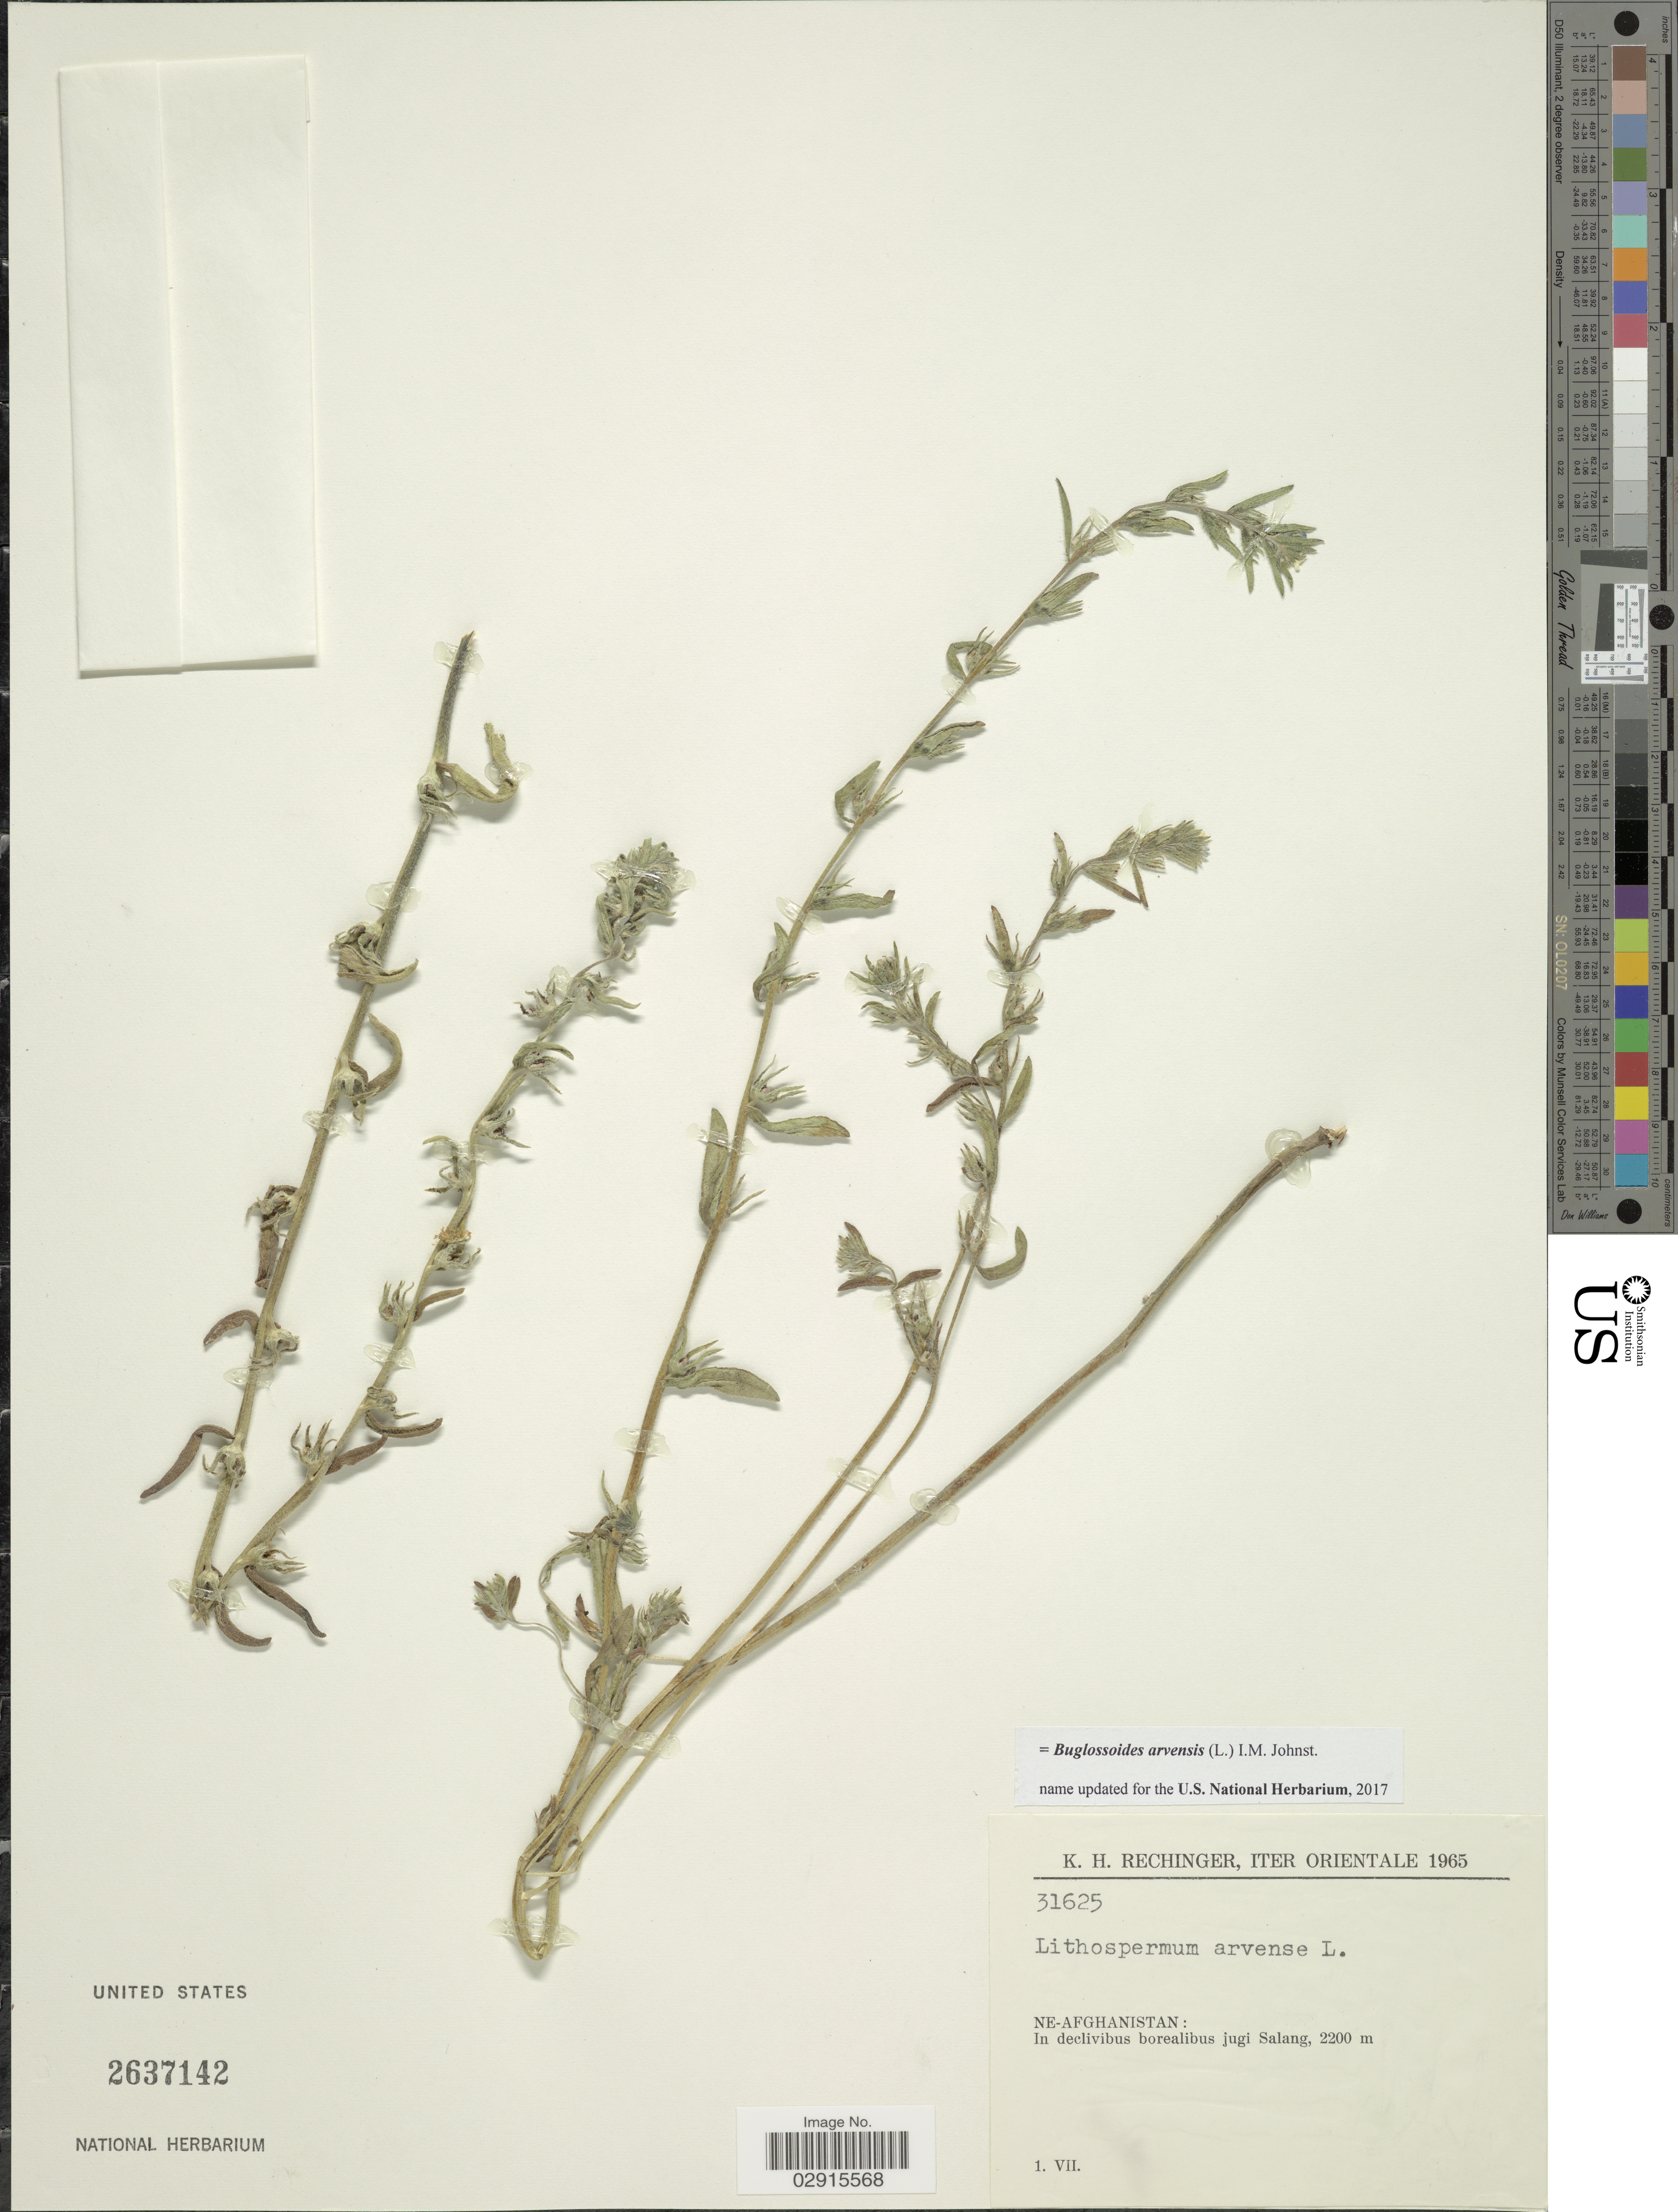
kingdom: Plantae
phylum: Tracheophyta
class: Magnoliopsida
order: Boraginales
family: Boraginaceae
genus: Buglossoides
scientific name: Buglossoides arvensis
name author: (L.) I.M. Johnst.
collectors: K. H. Rechinger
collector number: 31625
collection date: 1965-07-01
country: Afghanistan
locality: Orientale, NE-Afghanistan. In declivibus borealibus jugi Salang.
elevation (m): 2200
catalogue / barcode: US 2637142